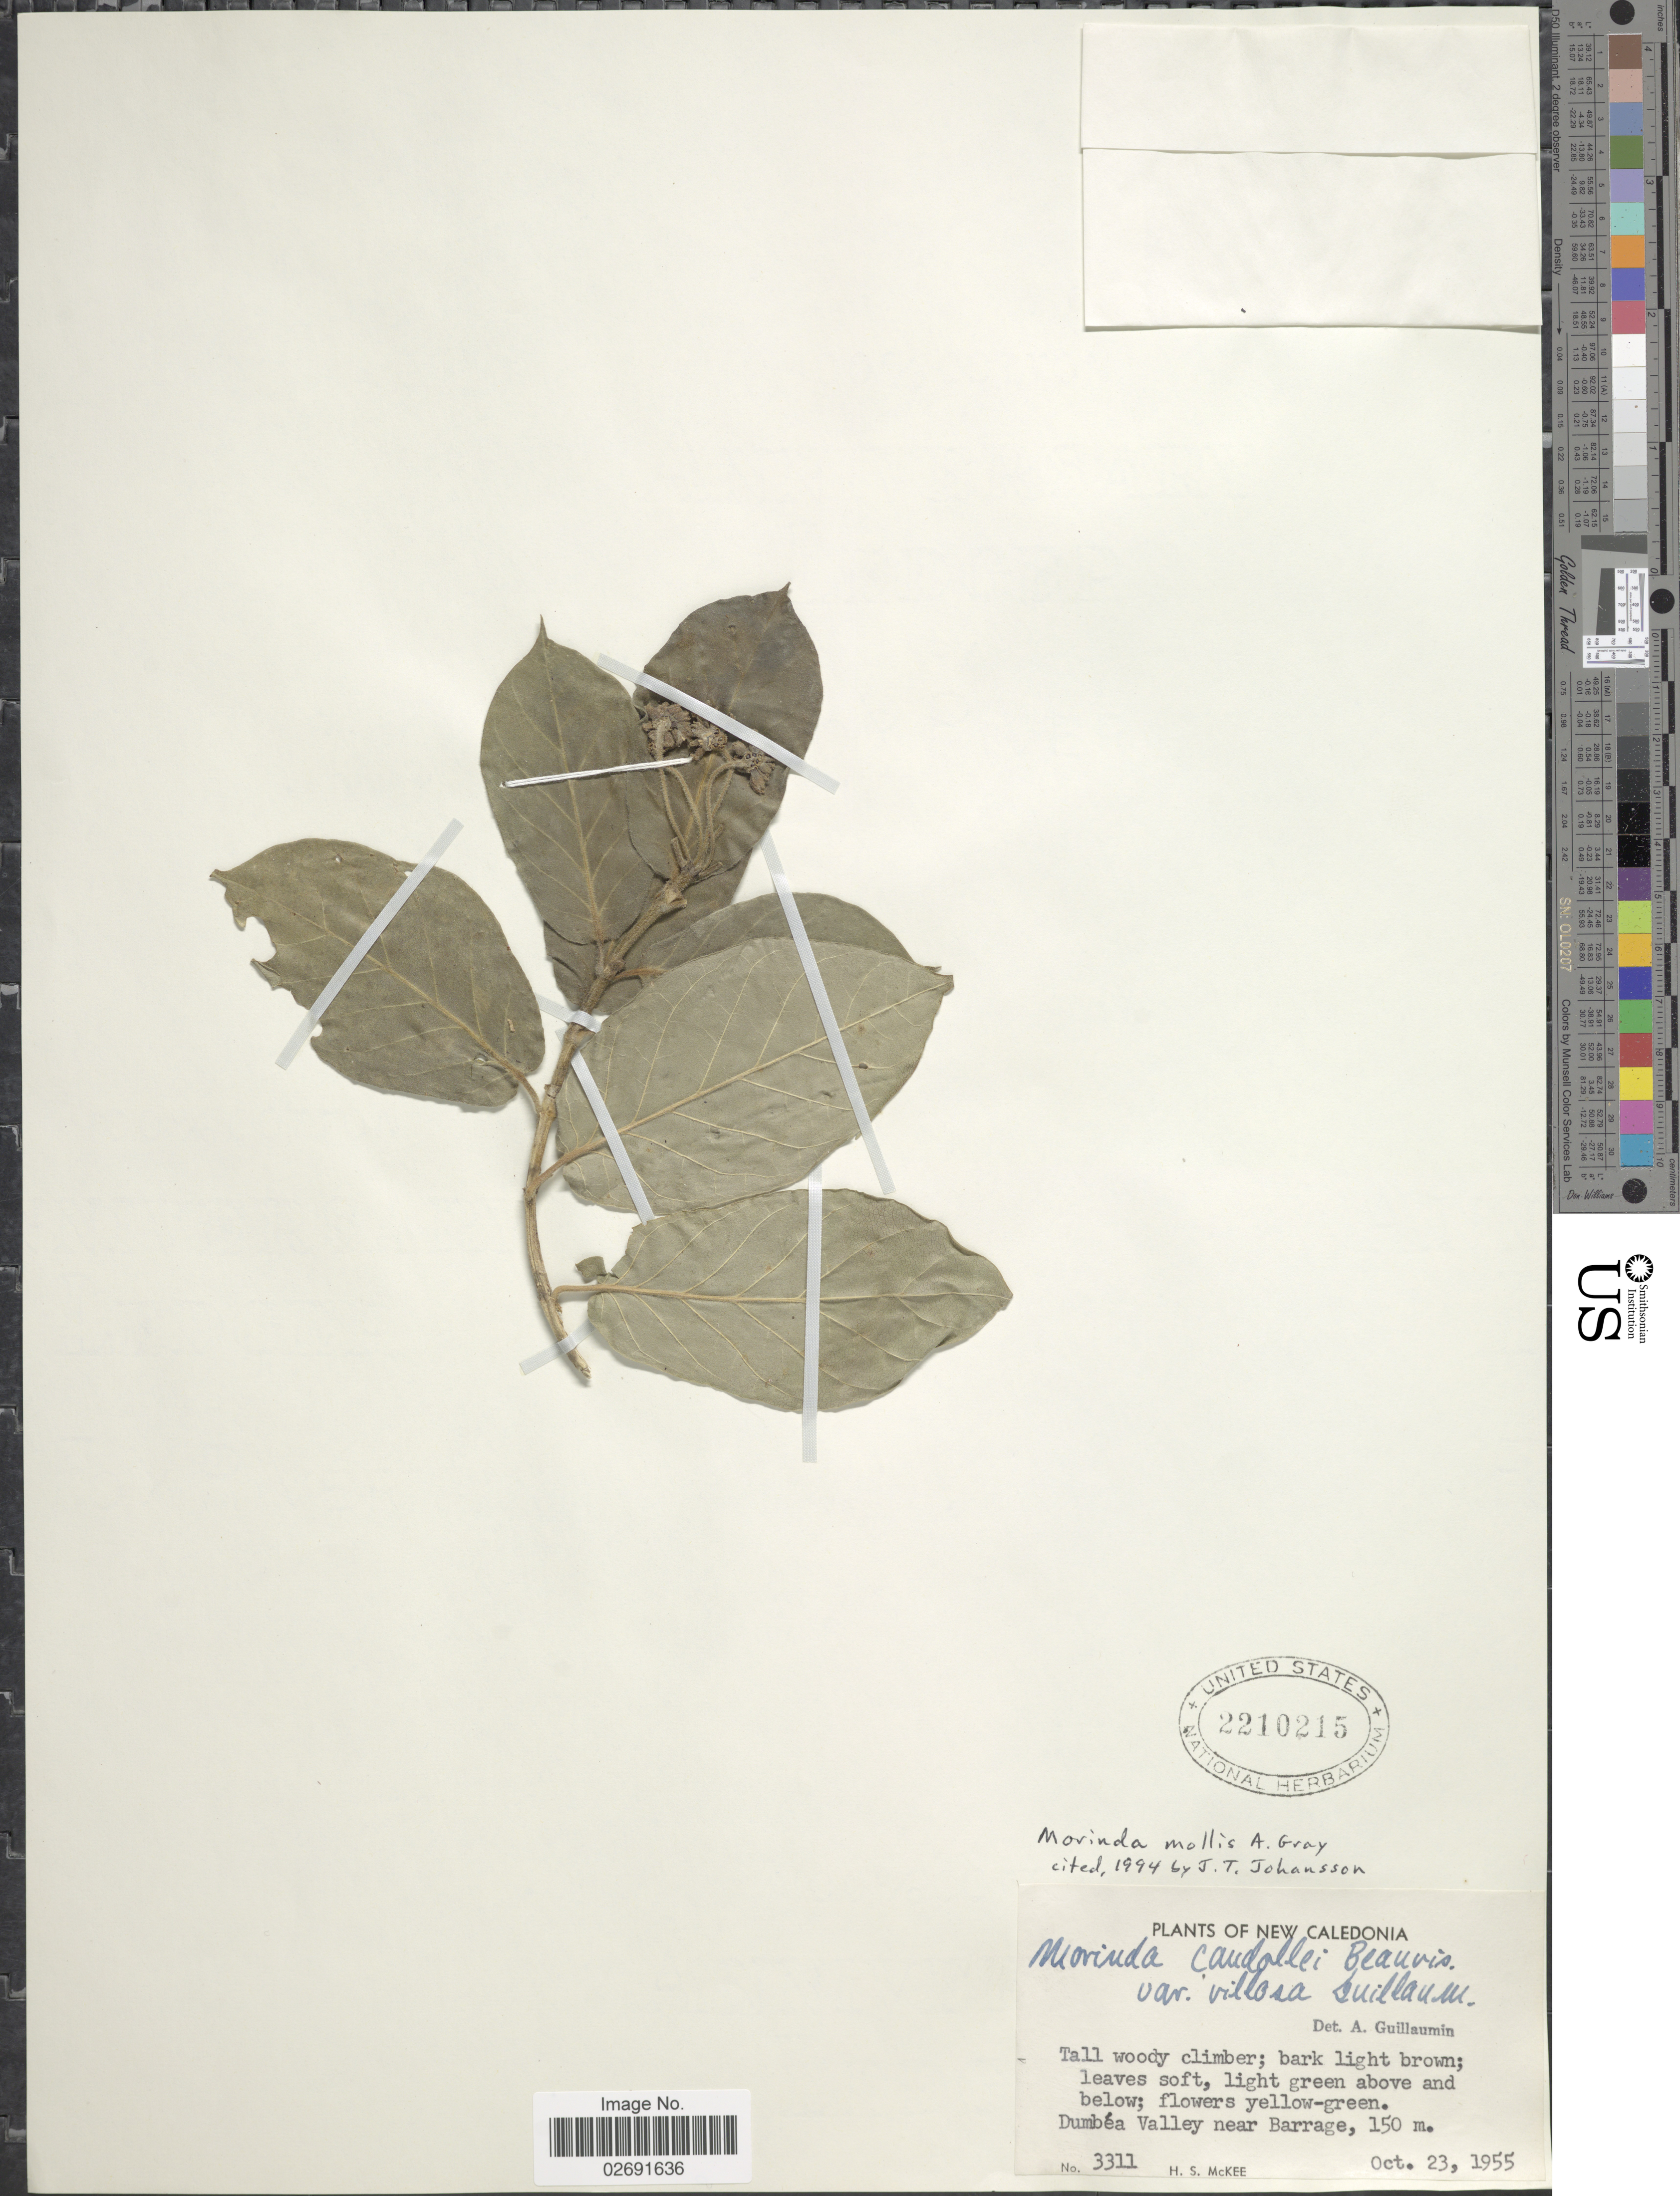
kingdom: Plantae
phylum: Tracheophyta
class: Magnoliopsida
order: Gentianales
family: Rubiaceae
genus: Gynochthodes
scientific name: Gynochthodes mollis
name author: (Razafim. & B. Bremer) A. Gray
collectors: H. S. McKee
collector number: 3311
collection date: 1955-10-23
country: New Caledonia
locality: Dumbea Valley near Barrage.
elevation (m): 150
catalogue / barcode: US 2210215